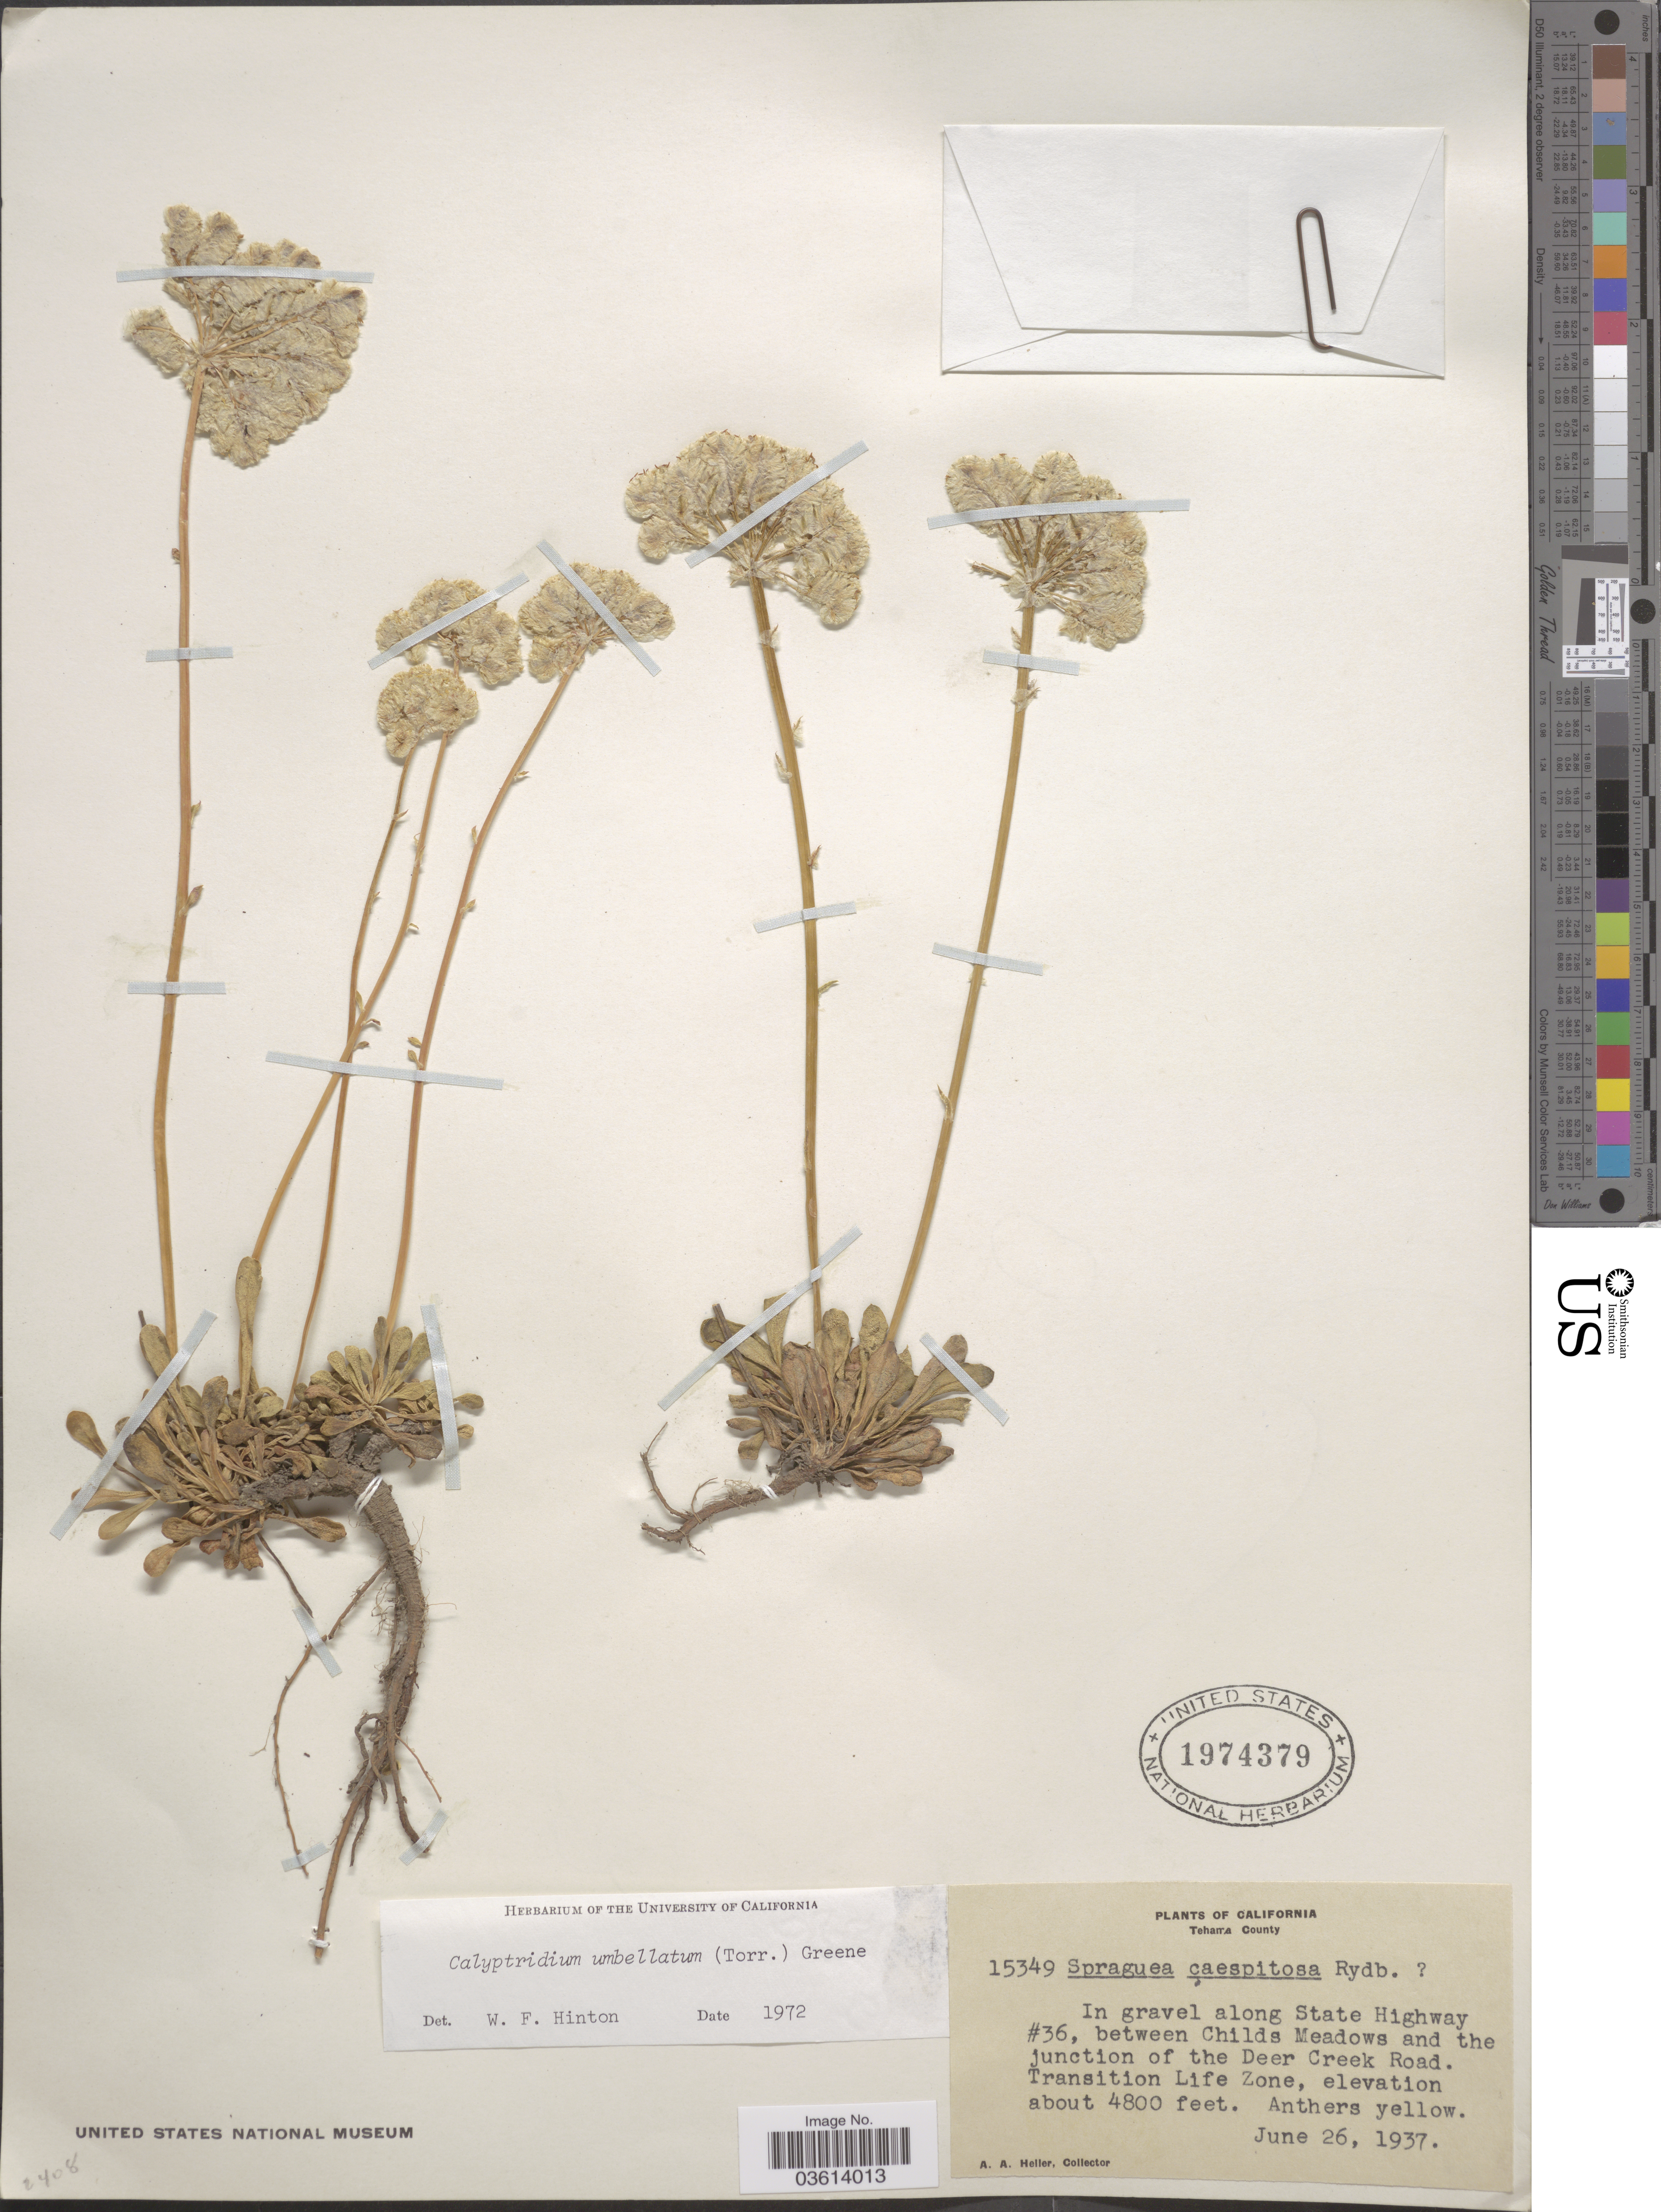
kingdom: Plantae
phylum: Tracheophyta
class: Magnoliopsida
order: Caryophyllales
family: Montiaceae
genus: Calyptridium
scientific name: Calyptridium umbellatum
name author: (Torr.) Greene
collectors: A. A. Heller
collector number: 15349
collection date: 1937-06-26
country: United States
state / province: California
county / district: Tehama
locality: Tehama County. In gravel along State Highway #36, between Childs Meadows and the junction of the Deer Creek Road. Transition Life Zone.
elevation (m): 1463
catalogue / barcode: US 1974379